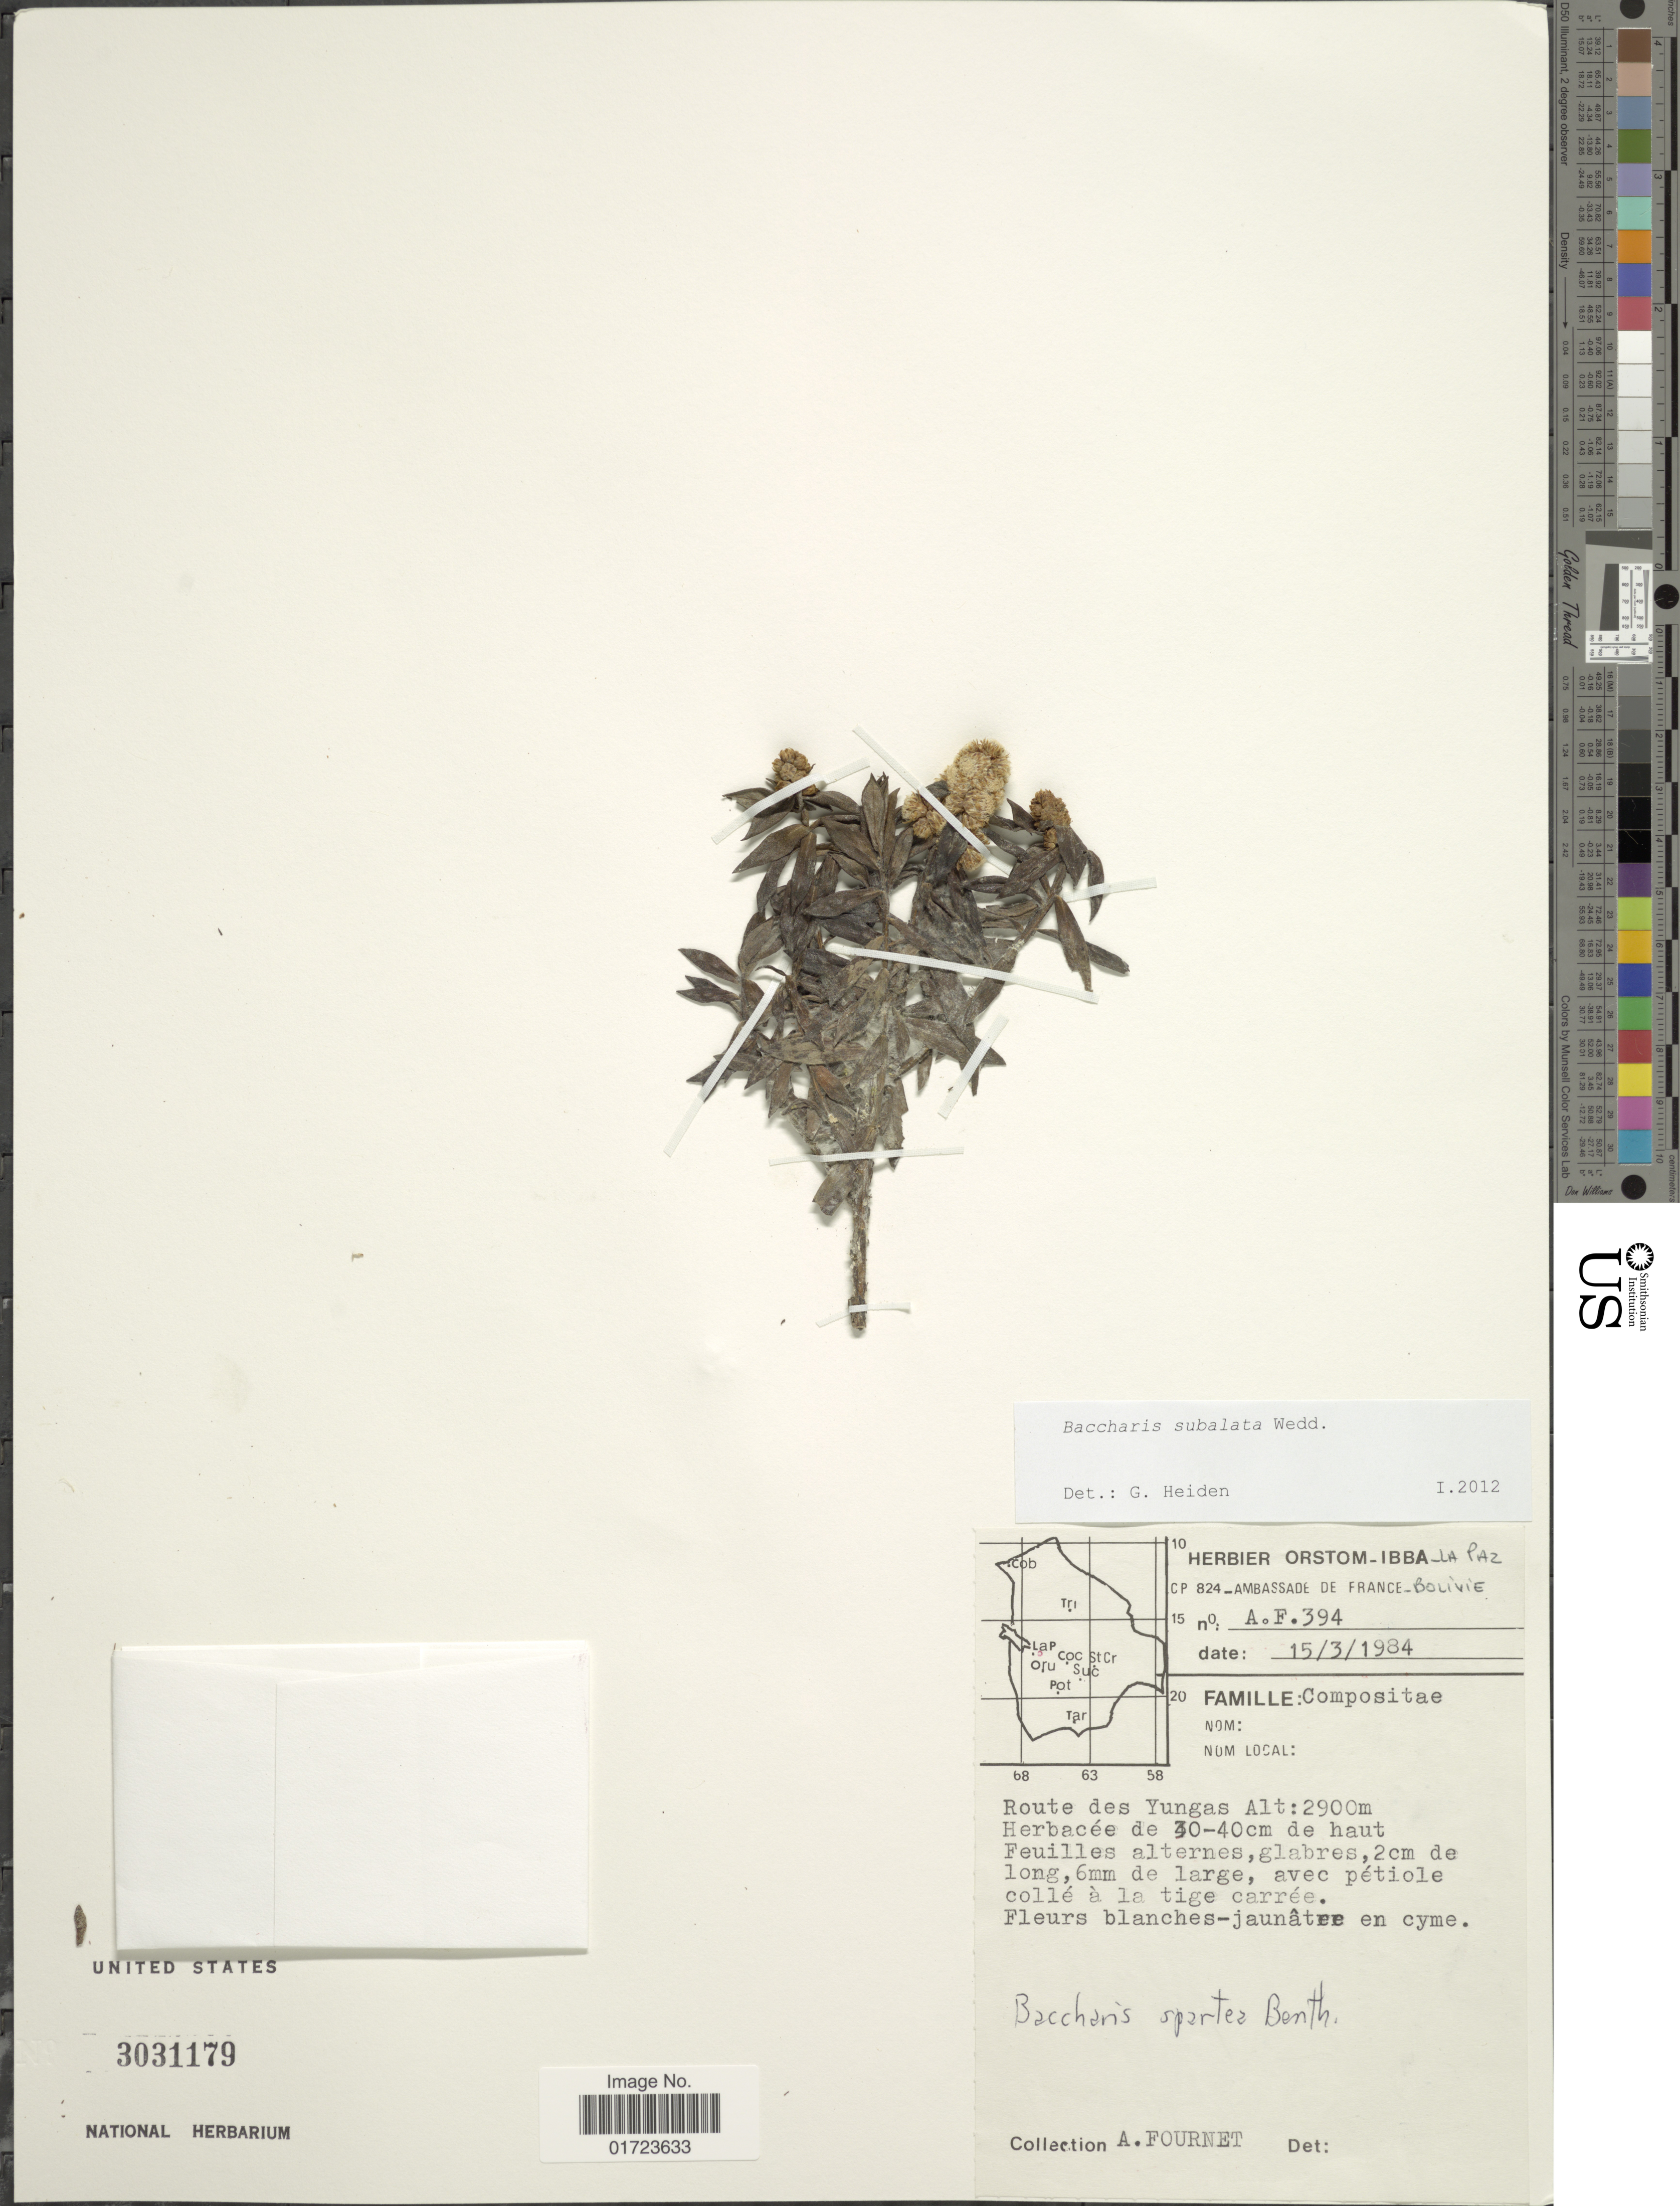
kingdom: Plantae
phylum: Tracheophyta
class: Magnoliopsida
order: Asterales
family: Asteraceae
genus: Baccharis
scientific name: Baccharis subalata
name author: Wedd.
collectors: A. Fournet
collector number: AF394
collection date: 1984-03-15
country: Bolivia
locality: Route des Yungas.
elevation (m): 2900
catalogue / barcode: US 3031179